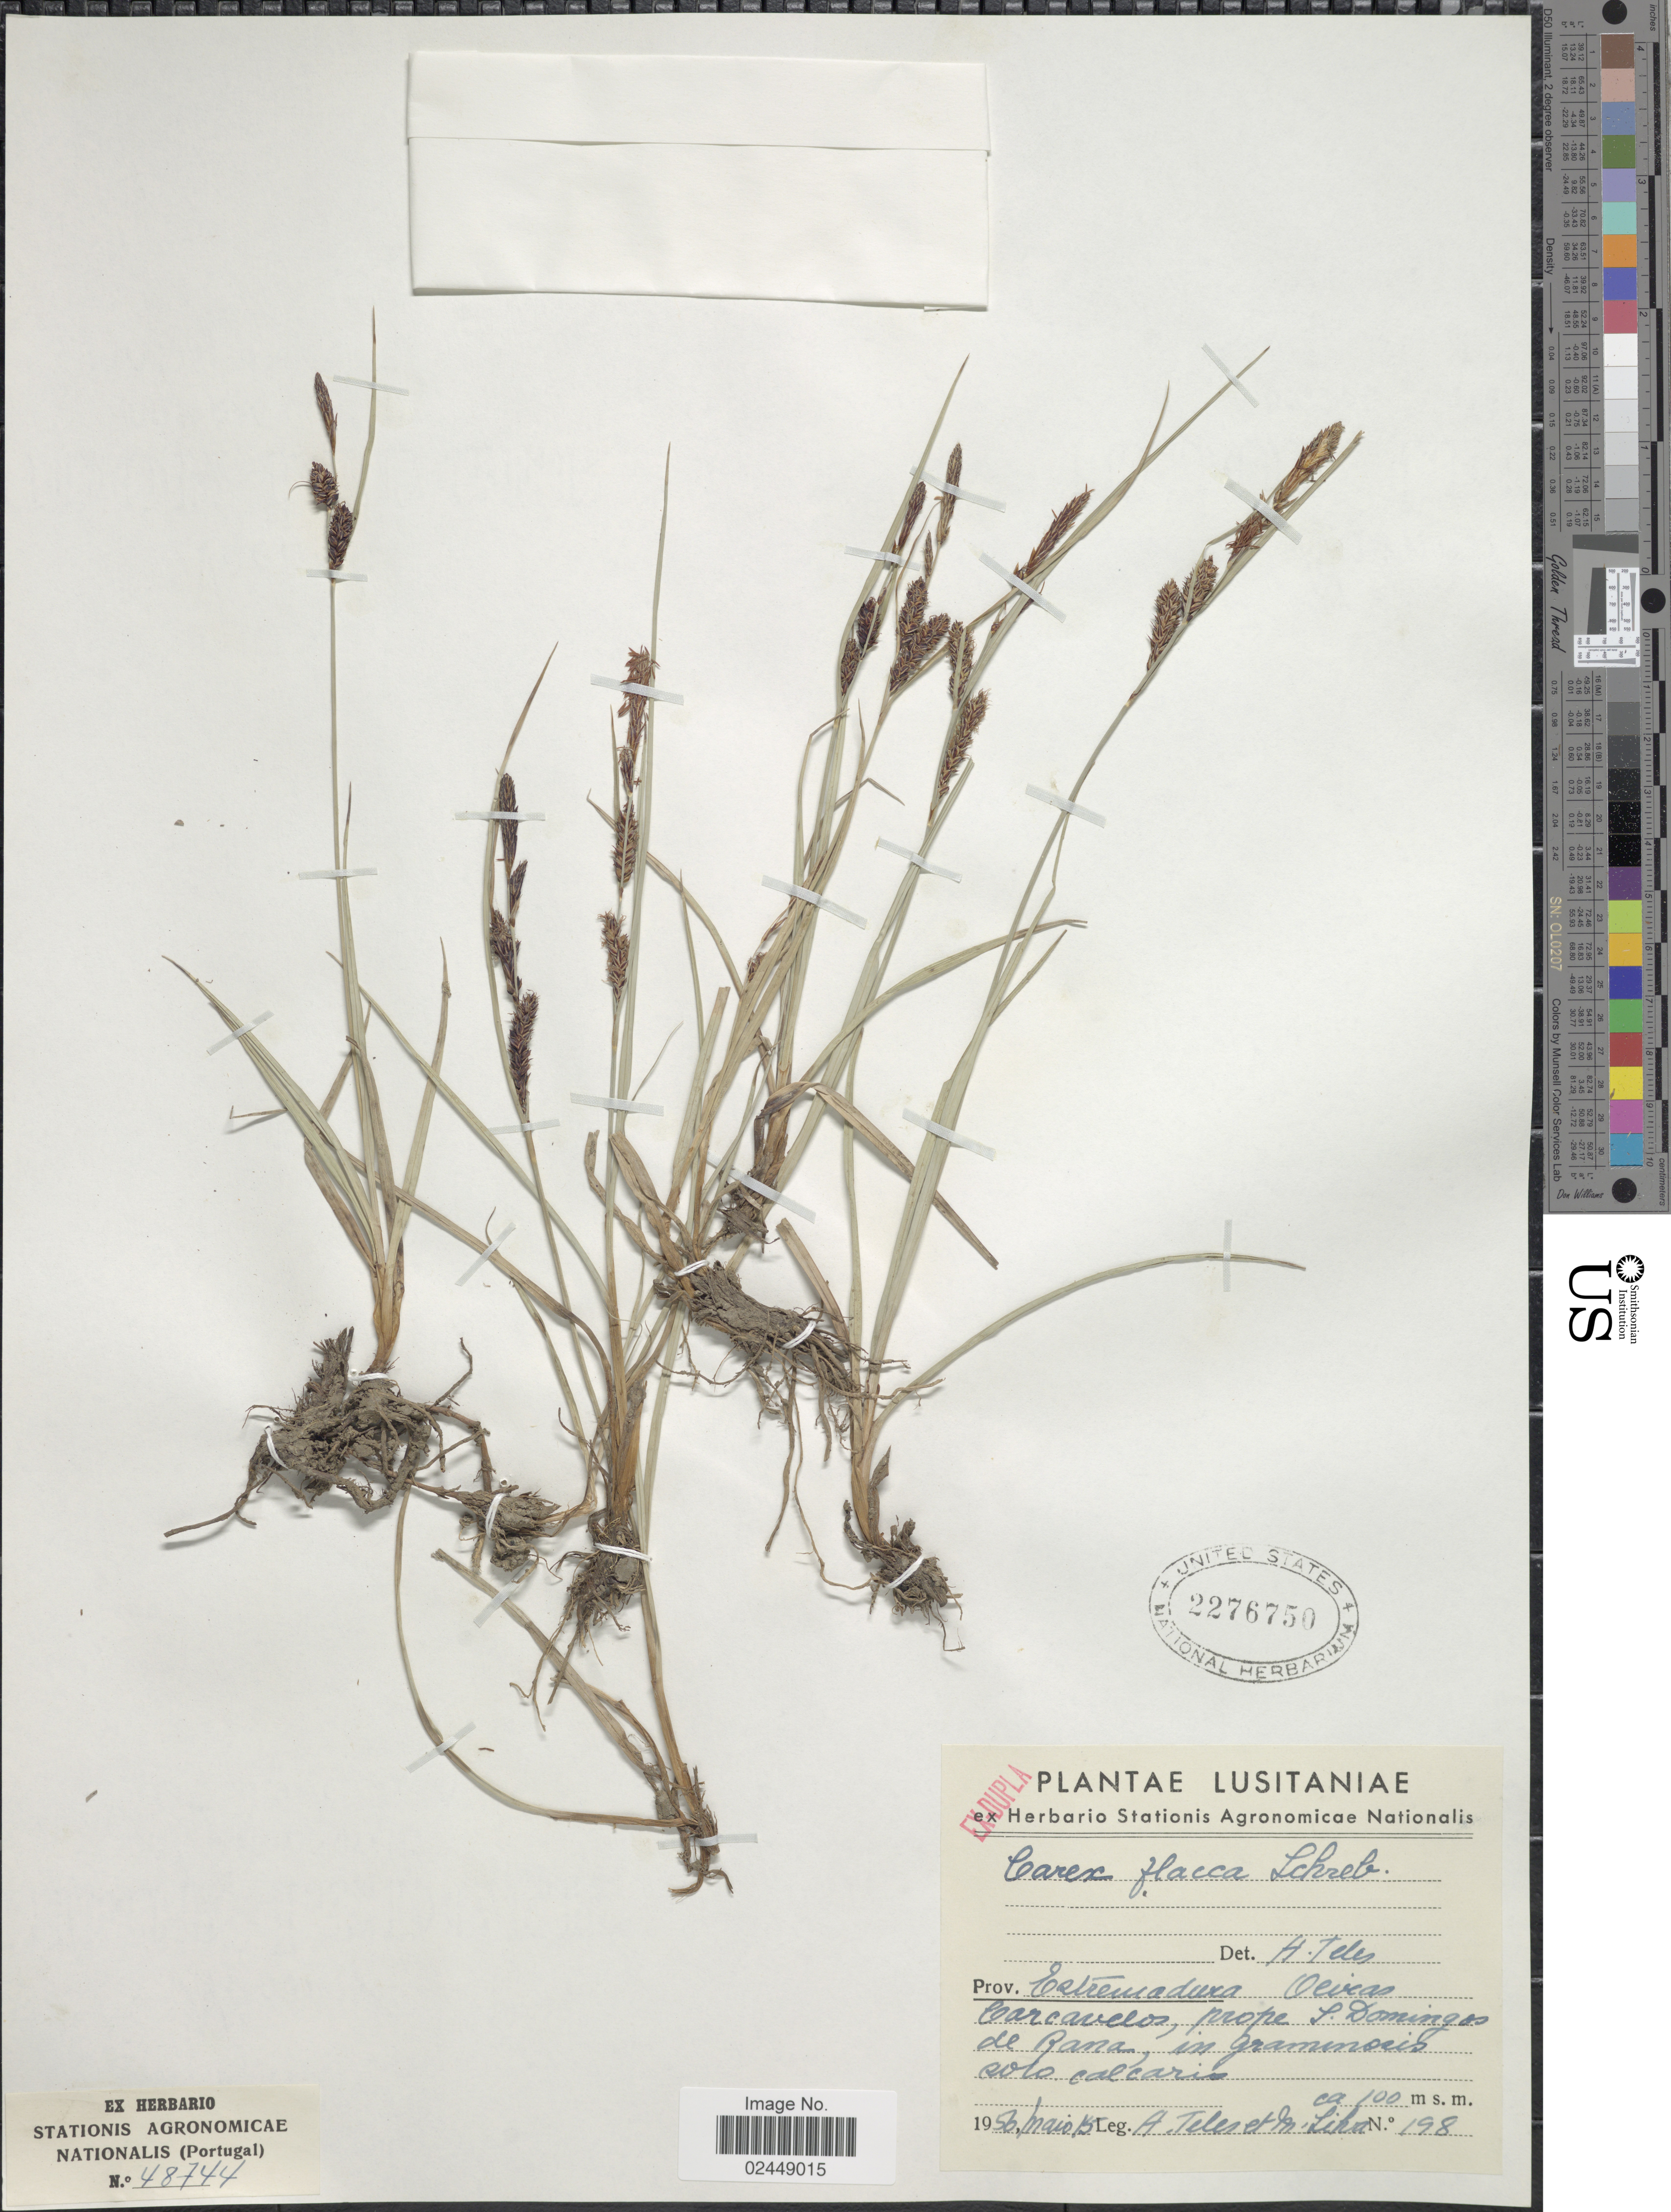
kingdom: Plantae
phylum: Tracheophyta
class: Liliopsida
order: Poales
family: Cyperaceae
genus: Carex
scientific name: Carex flacca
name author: Schreb.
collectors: A. Teles & M. Liha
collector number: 198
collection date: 1956-05-15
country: Portugal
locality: Prov. Estremadura, Oeiras, Carcavelos, prope S. Domingos de Rana, in graminosis solo calcaris.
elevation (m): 100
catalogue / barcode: US 2276750